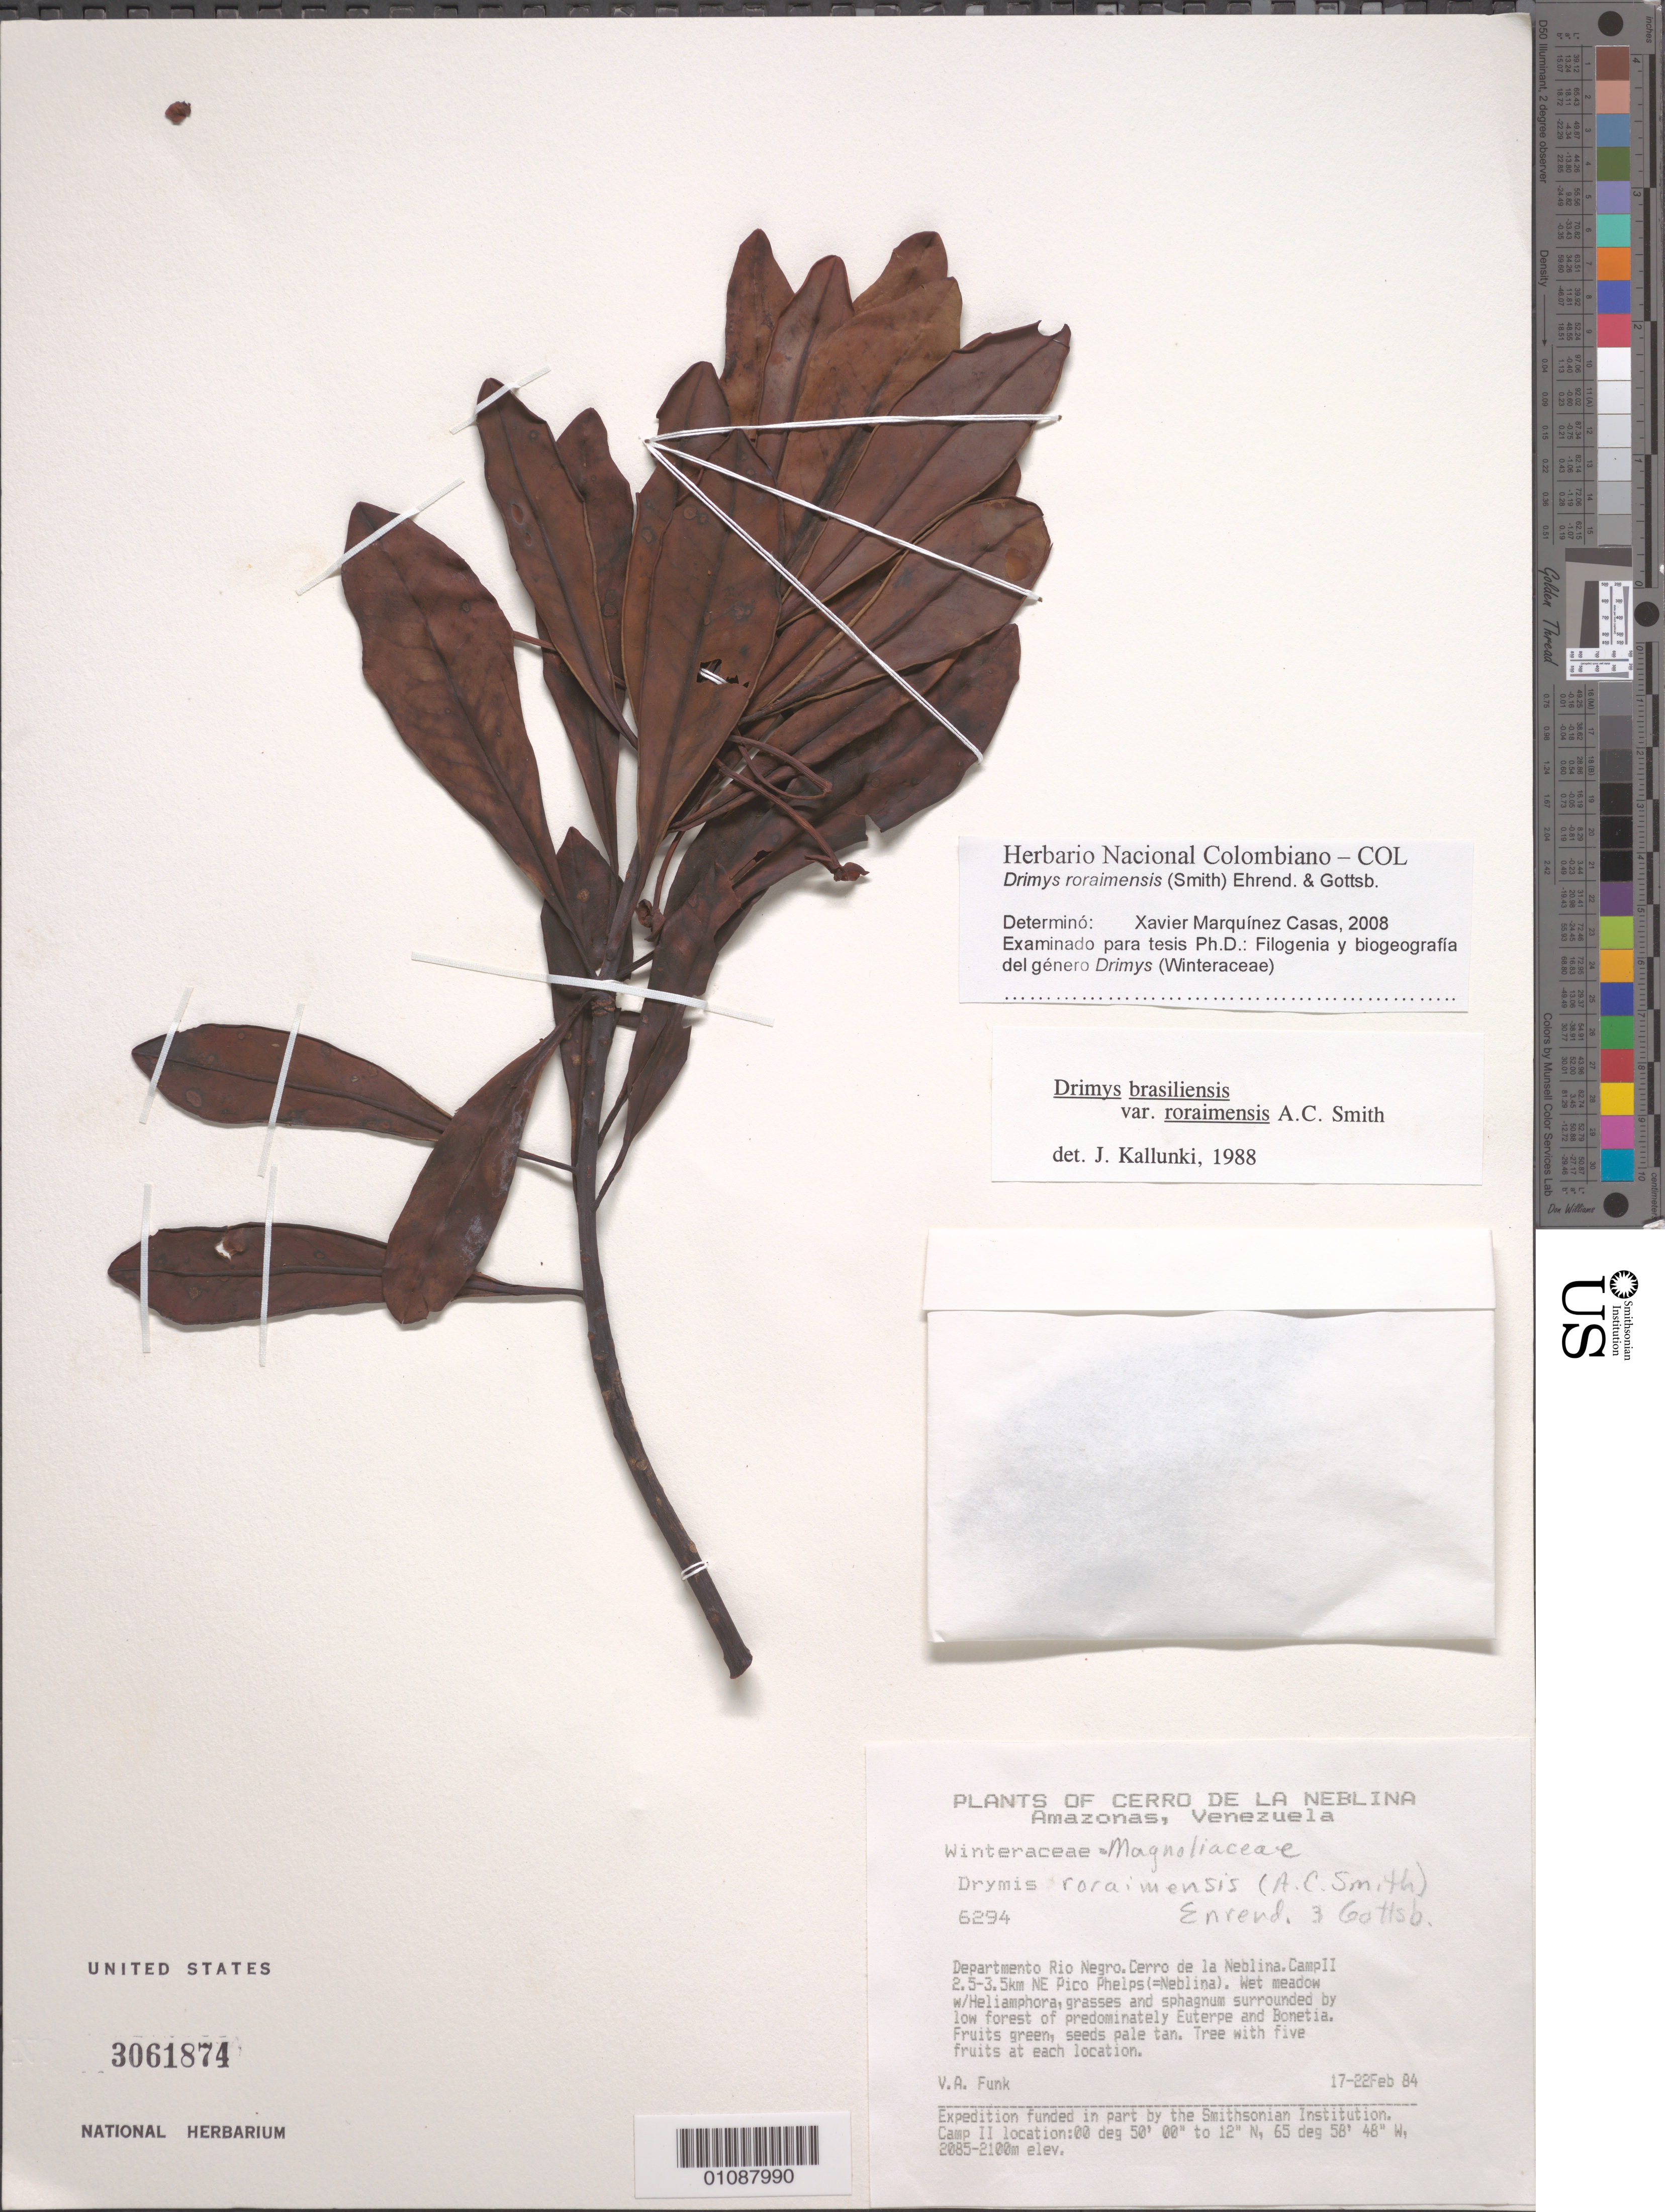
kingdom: Plantae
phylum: Tracheophyta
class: Magnoliopsida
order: Canellales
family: Winteraceae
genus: Drimys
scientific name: Drimys roraimensis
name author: (A.C. Sm.) Ehrend. & Gottsb.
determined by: Marquínez Casas, X.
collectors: V. Funk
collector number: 6294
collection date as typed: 17-Feb-84 to 22-Feb-84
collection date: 1984-02-17/1984-02-22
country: Venezuela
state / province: Amazonas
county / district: Río Negro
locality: Cerro de la Neblina, Camp II 2.5-3.5 km NE Pico Phelps (=Neblina)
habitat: Wet meadow w/ Heliamphora, grasses and sphagnum surrounded by low forest of predominately Euterpe and Bonetia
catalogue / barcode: US 3061874